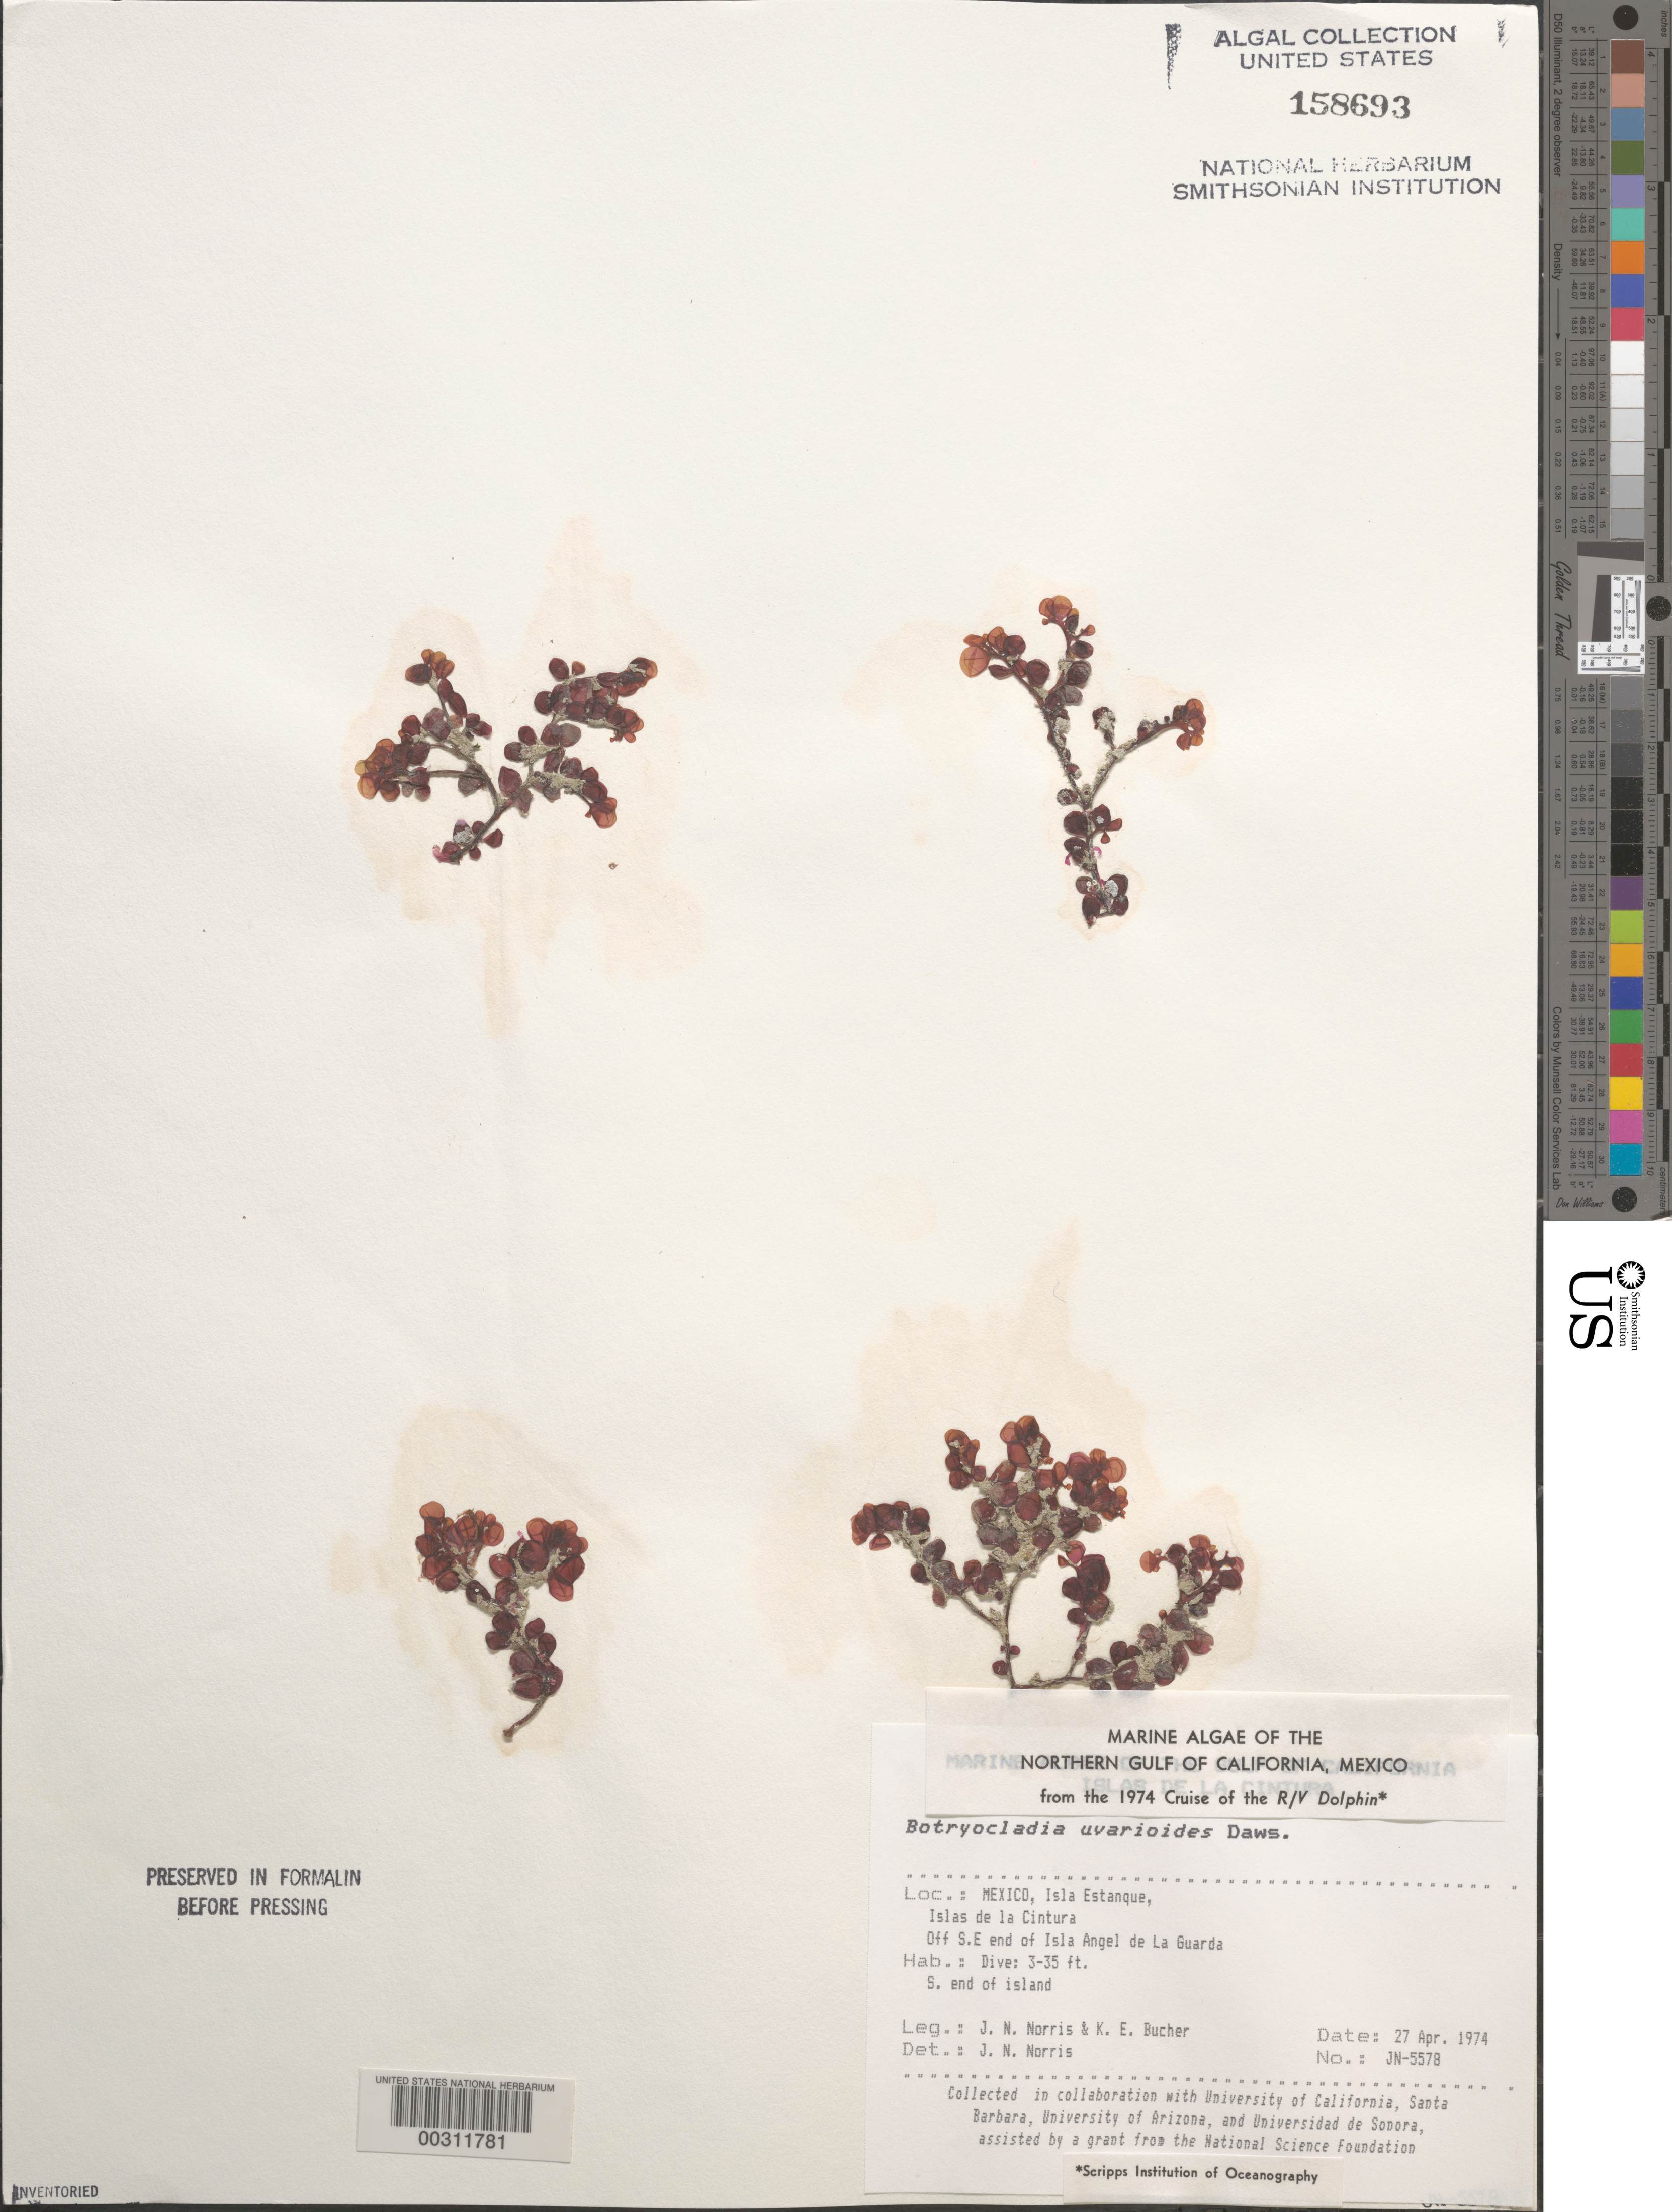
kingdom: Plantae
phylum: Rhodophyta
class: Florideophyceae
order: Rhodymeniales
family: Rhodymeniaceae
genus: Botryocladia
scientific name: Botryocladia uvarioides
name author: E.Y. Dawson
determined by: Norris, James N.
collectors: J. N. Norris & K. E. Bucher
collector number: JN-5578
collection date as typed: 27 Apr 1974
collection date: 1974-04-27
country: Mexico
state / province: Baja California Norte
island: Isla Estanque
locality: Off Isla Angel de la Guarda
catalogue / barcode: US 158693